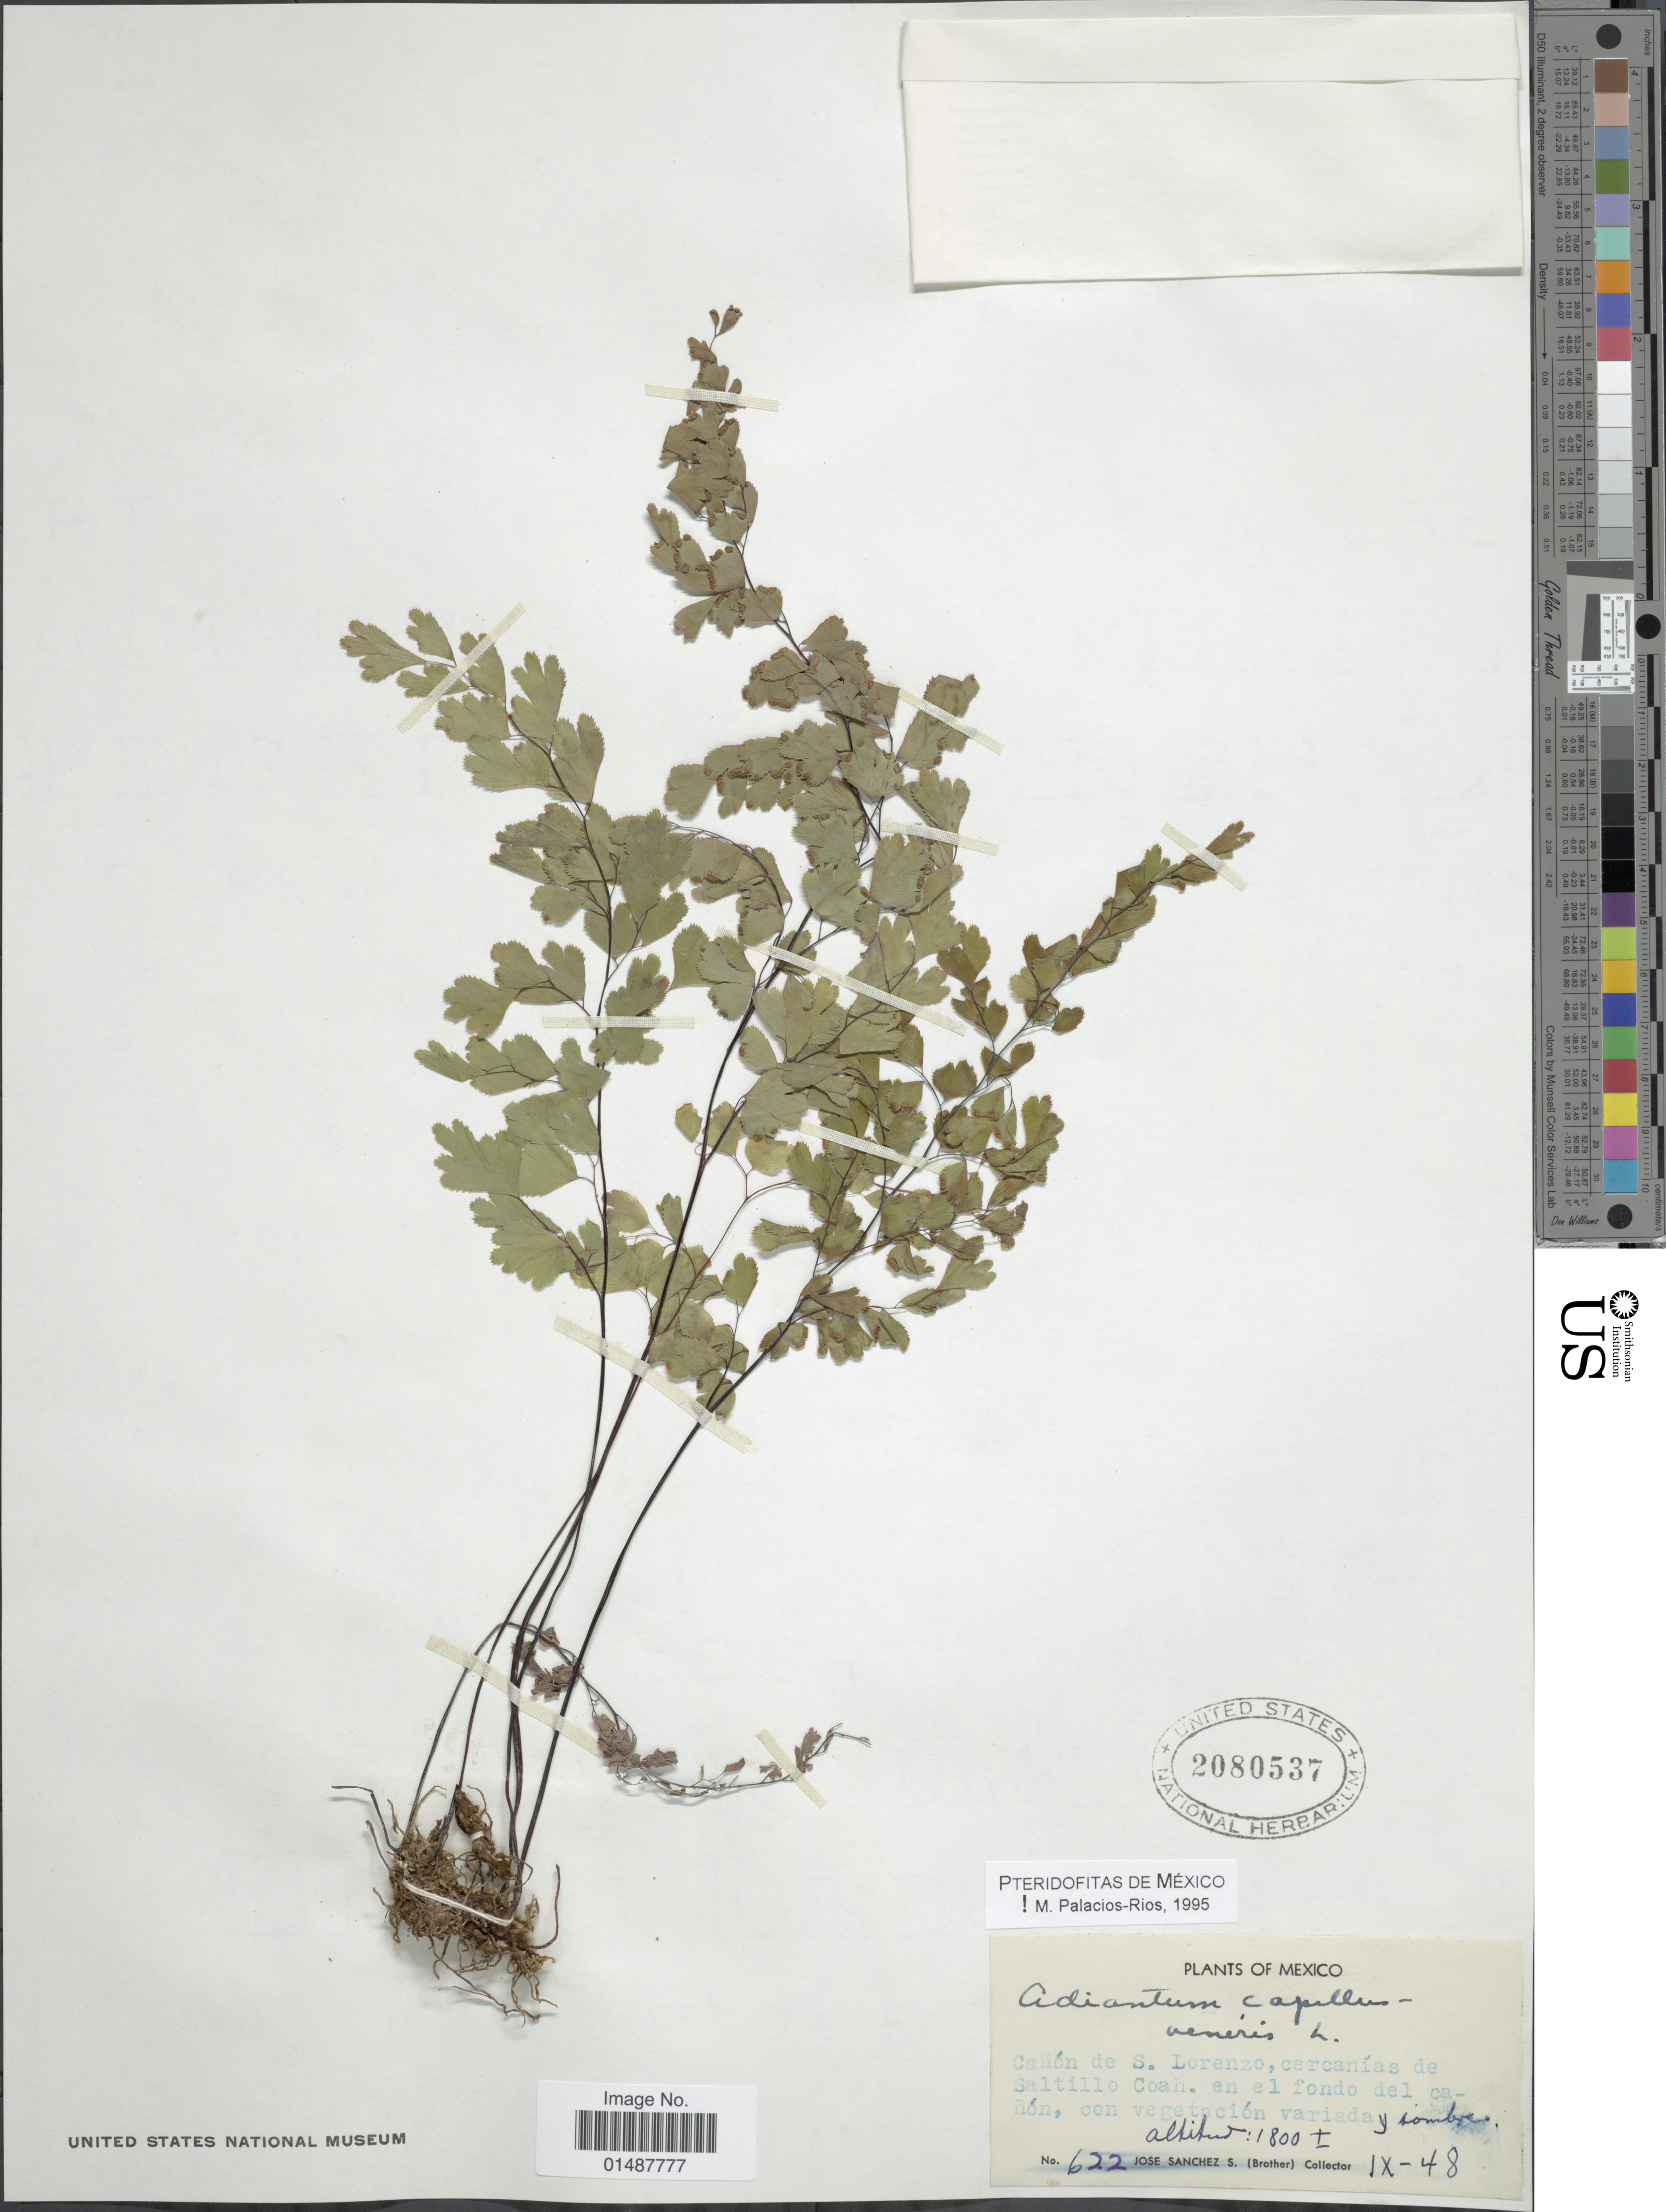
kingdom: Plantae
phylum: Tracheophyta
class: Polypodiopsida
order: Polypodiales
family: Pteridaceae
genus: Adiantum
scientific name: Adiantum capillus-veneris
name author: L.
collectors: J. Sanchez S.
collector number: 622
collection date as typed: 48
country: Mexico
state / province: Coahuila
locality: Canon de S. Lorenzo, cercanias de Saltillo Coah. en el fondo del canon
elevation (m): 549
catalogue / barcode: US 2080537